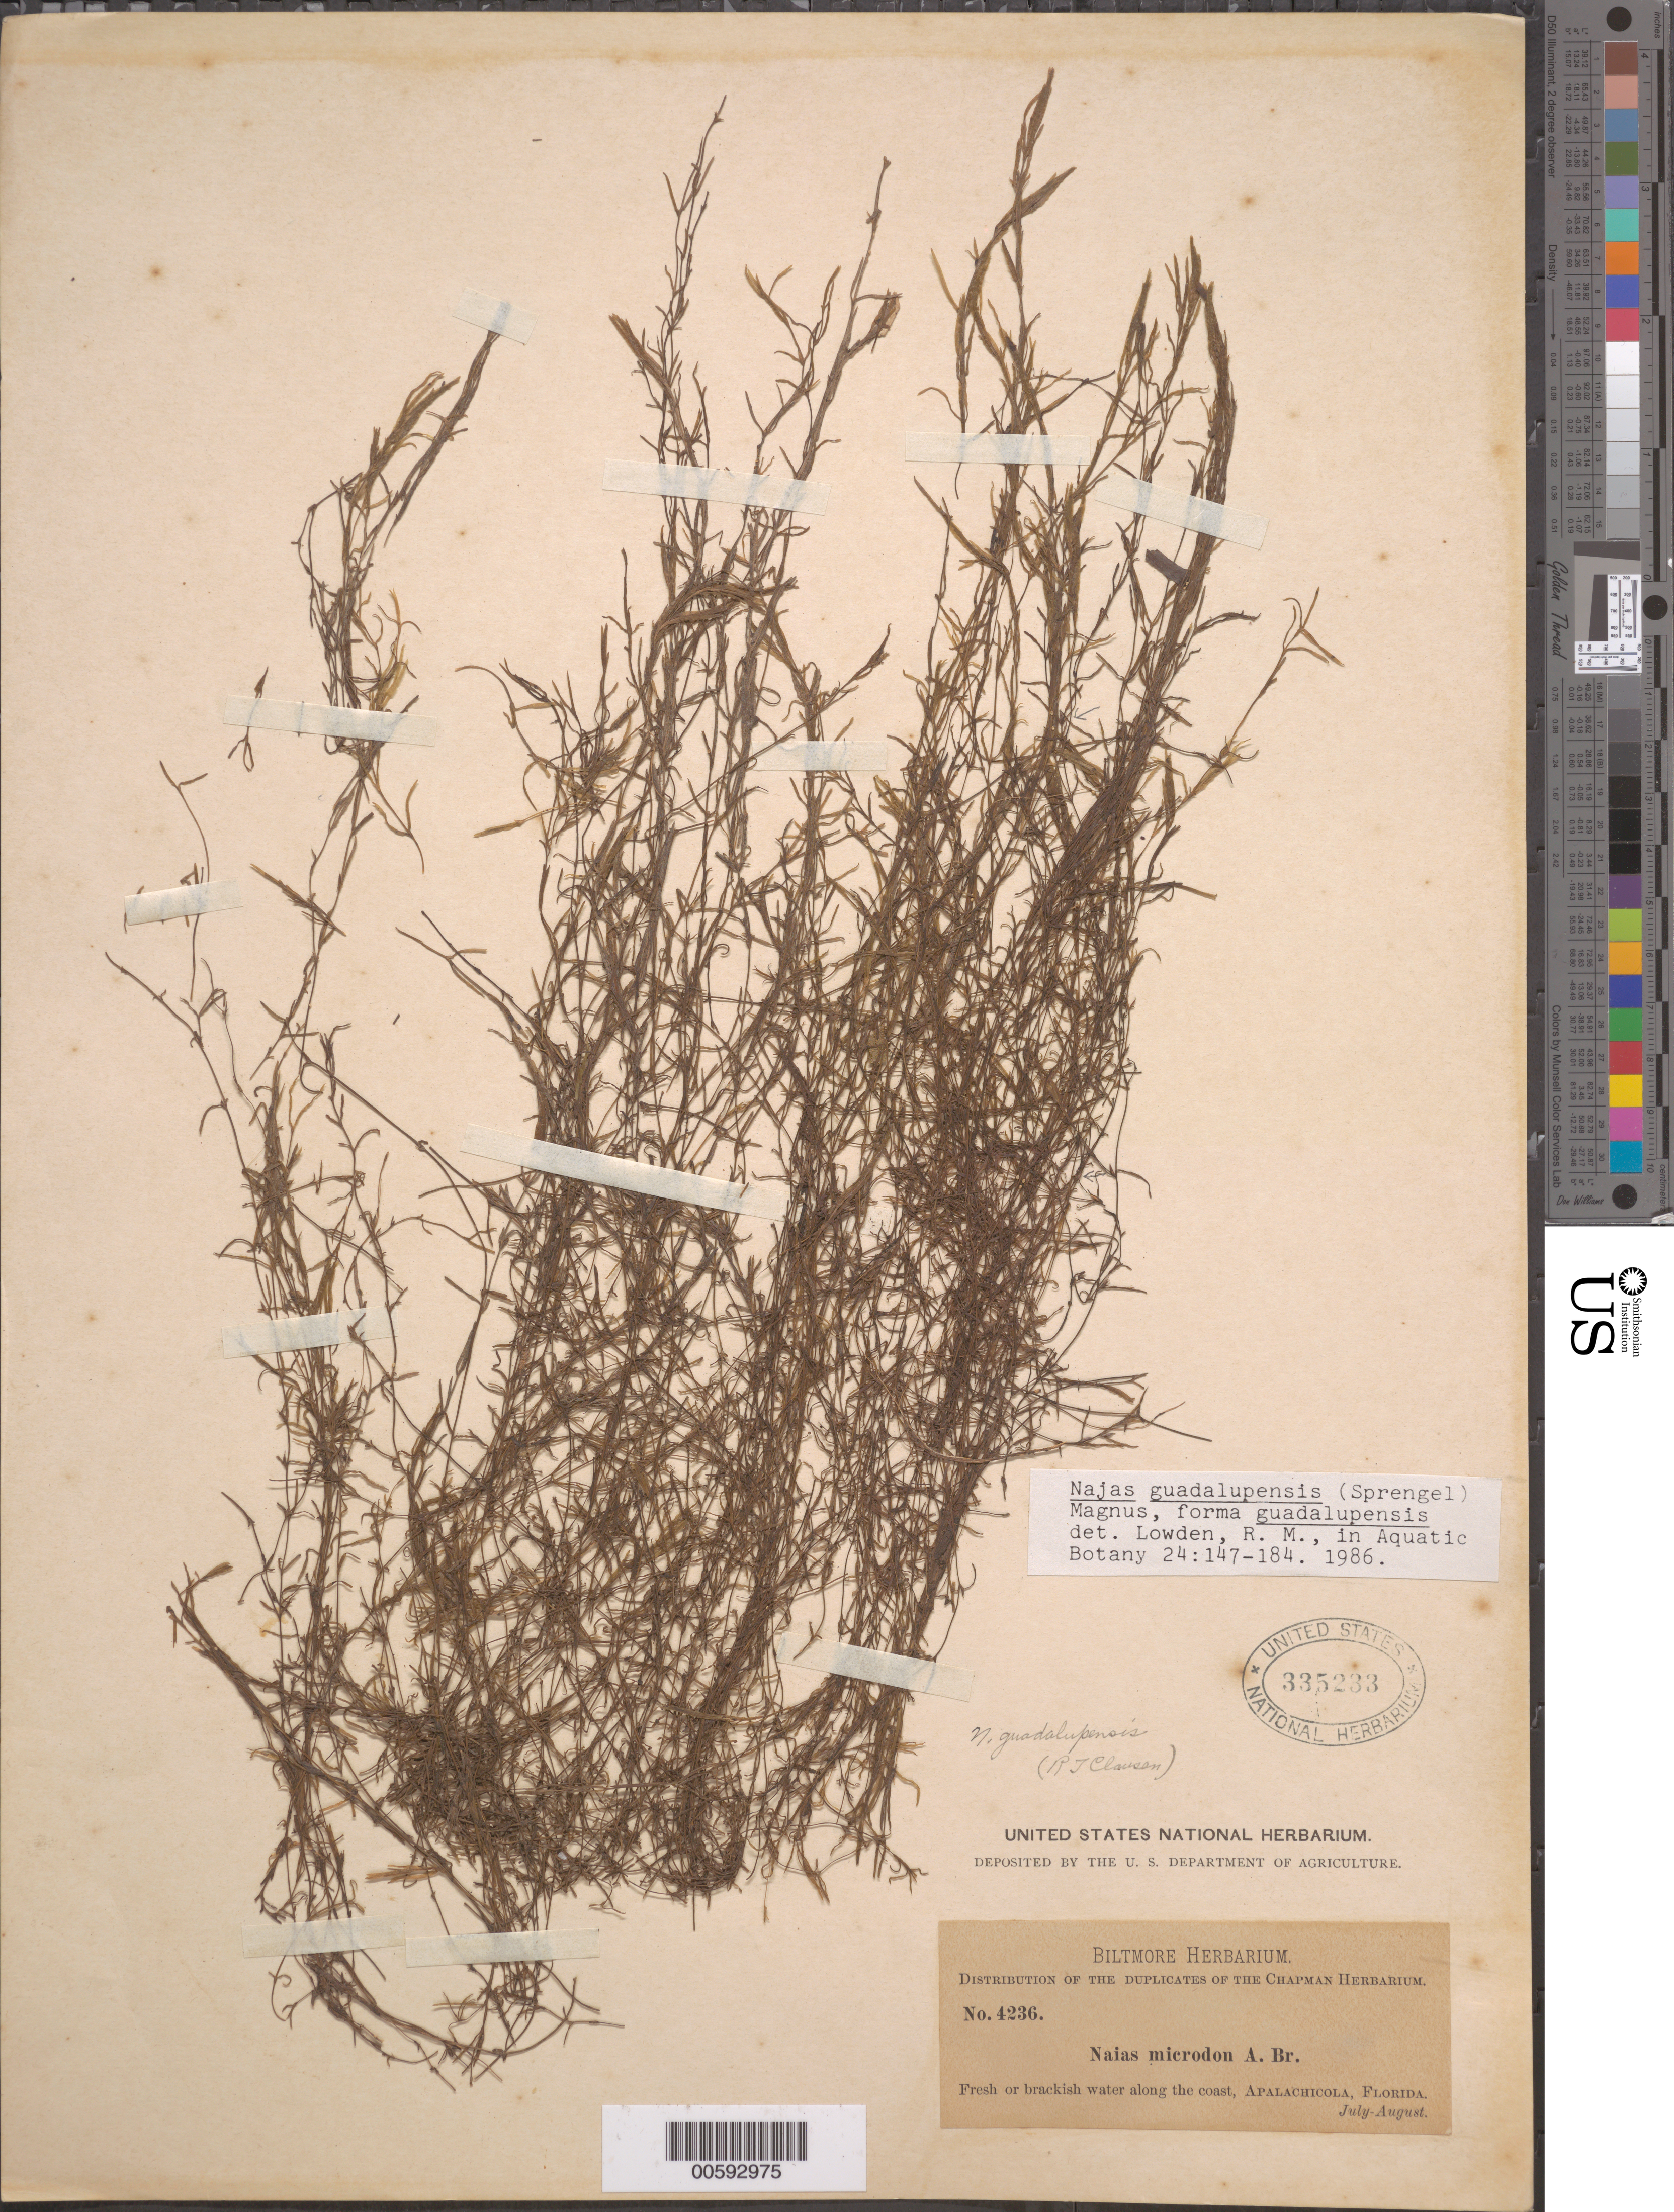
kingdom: Plantae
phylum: Tracheophyta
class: Liliopsida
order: Alismatales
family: Hydrocharitaceae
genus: Najas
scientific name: Najas guadalupensis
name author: (Spreng.) Magnus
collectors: A. Chapman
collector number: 4236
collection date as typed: Jul ---- to -- Aug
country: United States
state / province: Florida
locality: Apalachicola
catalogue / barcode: US 335233